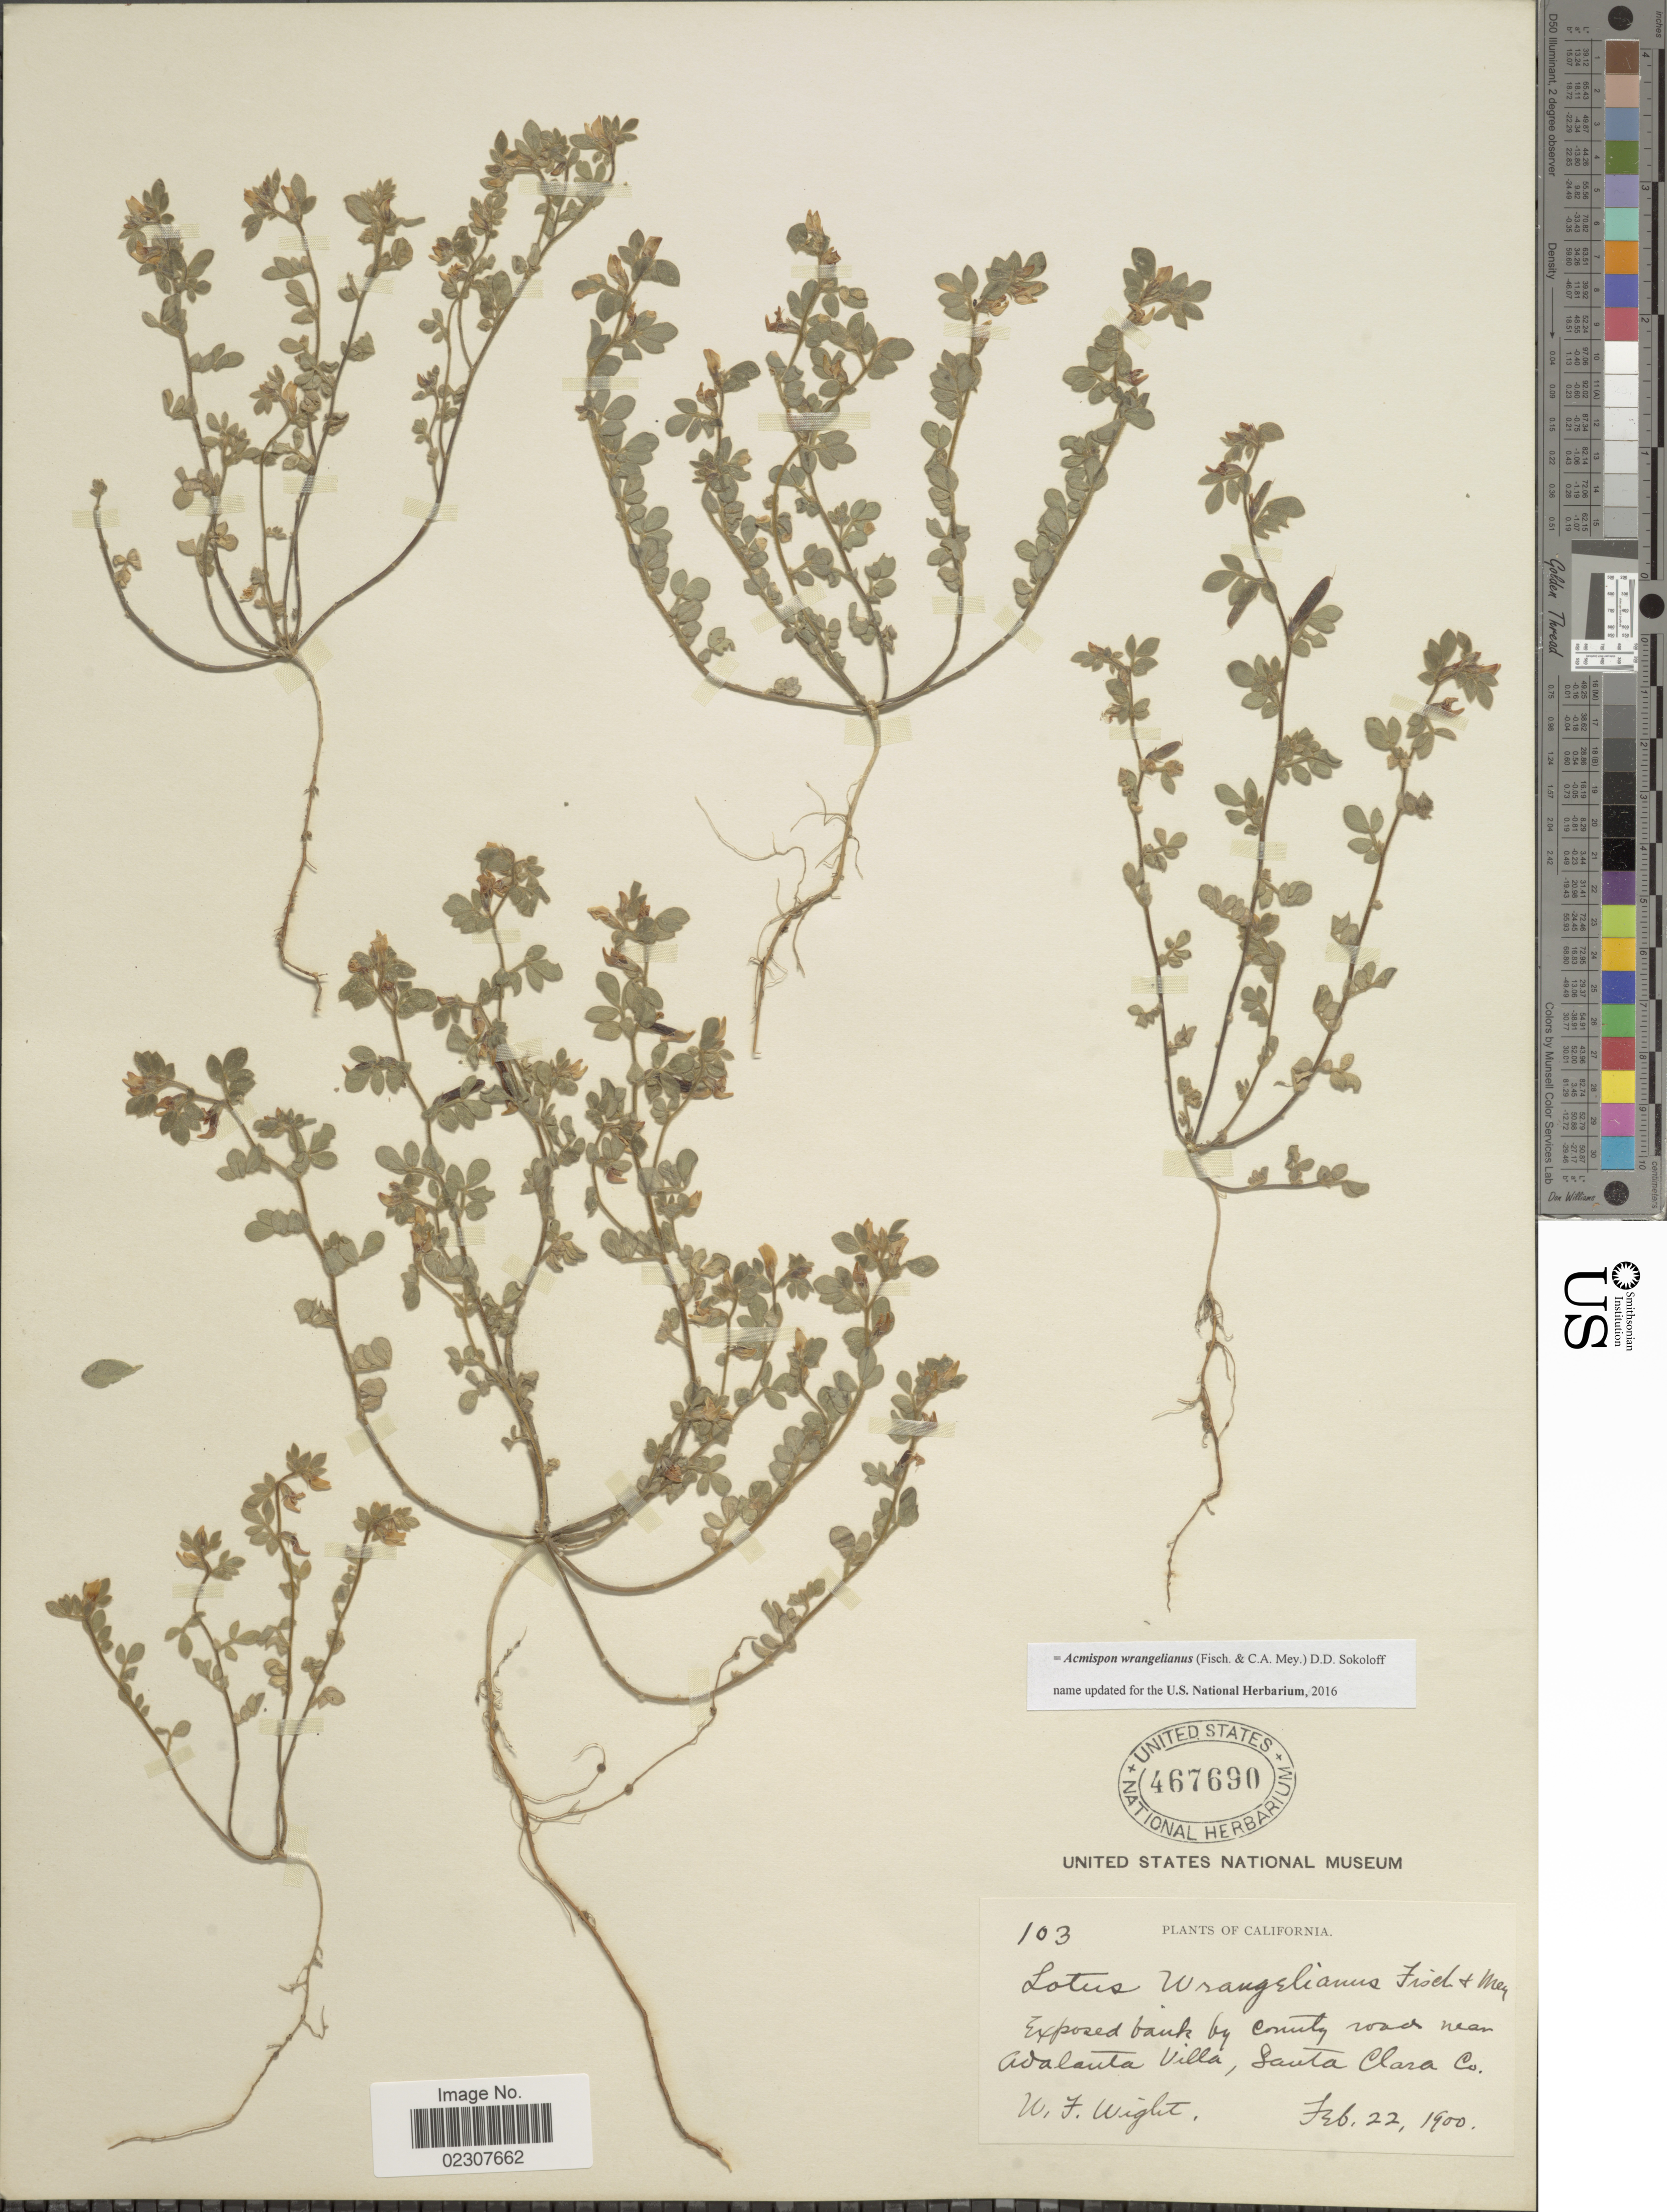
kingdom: Plantae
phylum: Tracheophyta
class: Magnoliopsida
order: Fabales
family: Fabaceae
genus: Acmispon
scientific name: Acmispon wrangelianus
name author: (Fisch. & C.A. Mey.) D.D. Sokoloff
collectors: W. Wight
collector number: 103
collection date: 1900-02-22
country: United States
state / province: California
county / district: Santa Clara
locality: county road near Adalanta Villa, Santa Clara Co.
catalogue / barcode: US 467690